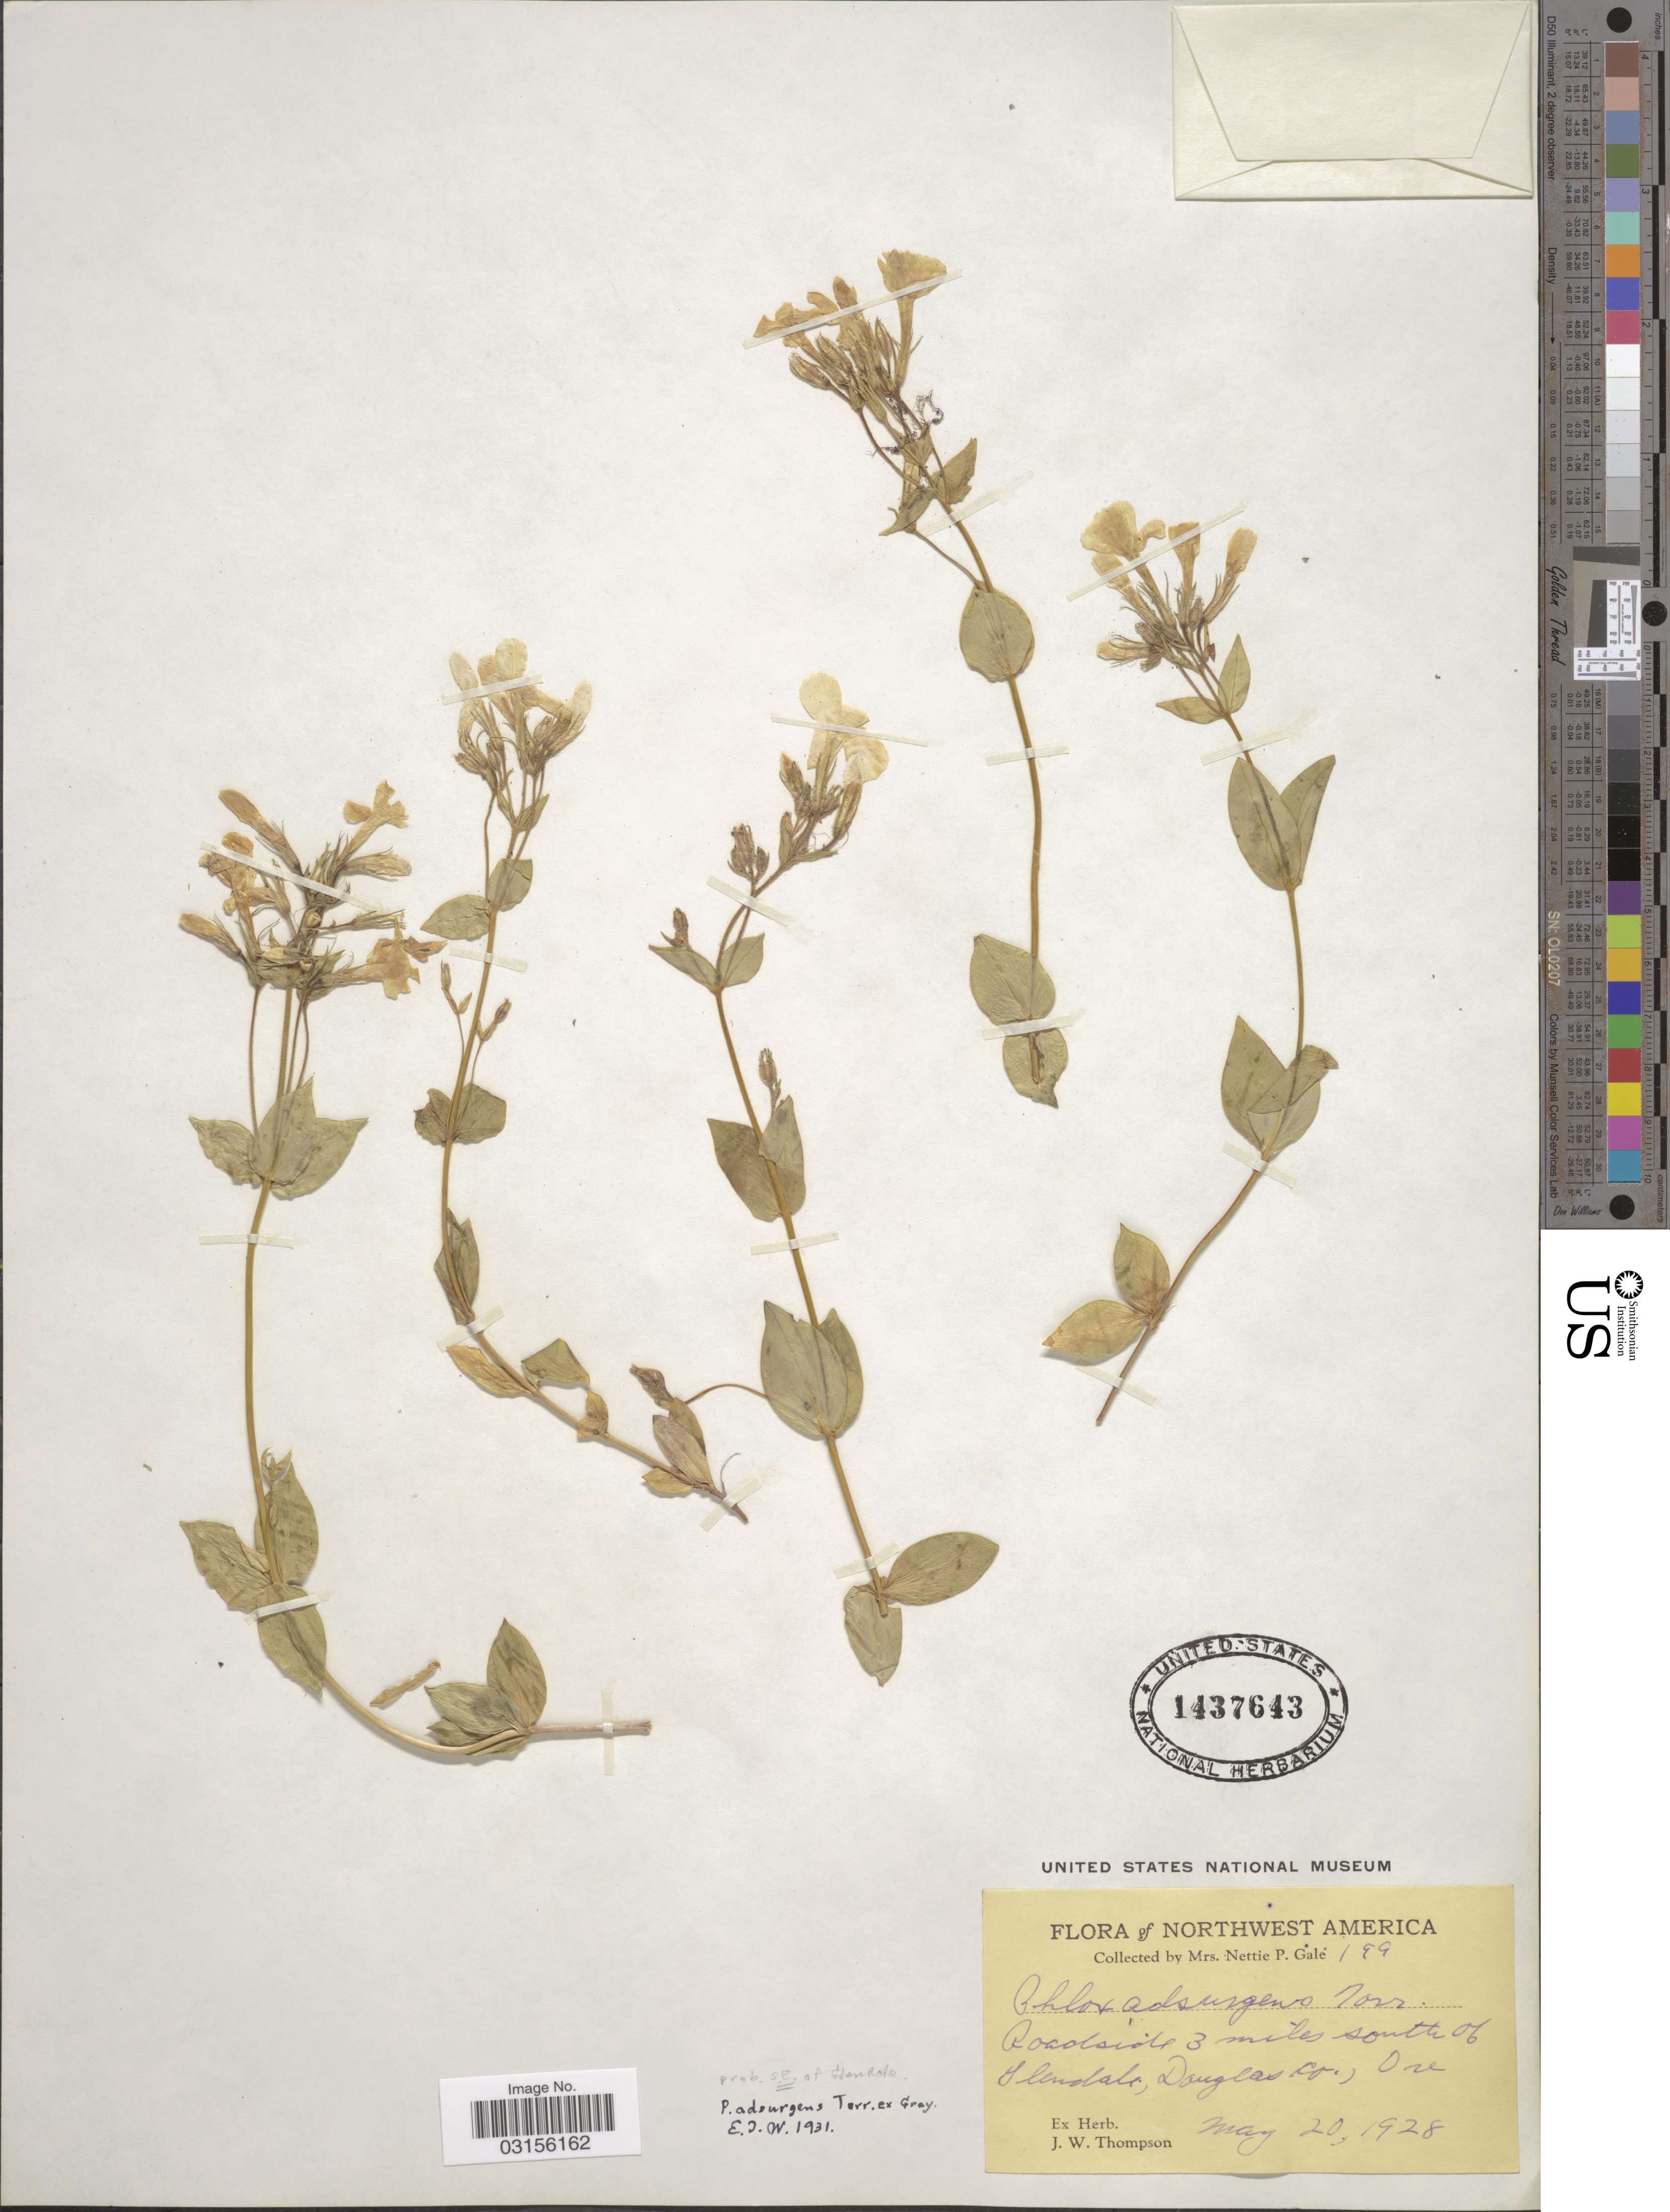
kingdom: Plantae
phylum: Tracheophyta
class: Magnoliopsida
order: Ericales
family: Polemoniaceae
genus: Phlox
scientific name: Phlox adsurgens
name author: Torr. ex A. Gray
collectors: N. Gale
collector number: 199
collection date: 1928-05-20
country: United States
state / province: Oregon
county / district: Douglas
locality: Roadside 3 miles south of Glendale, Douglas Co. Prob. S.E. of Glendale.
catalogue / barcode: US 1437643